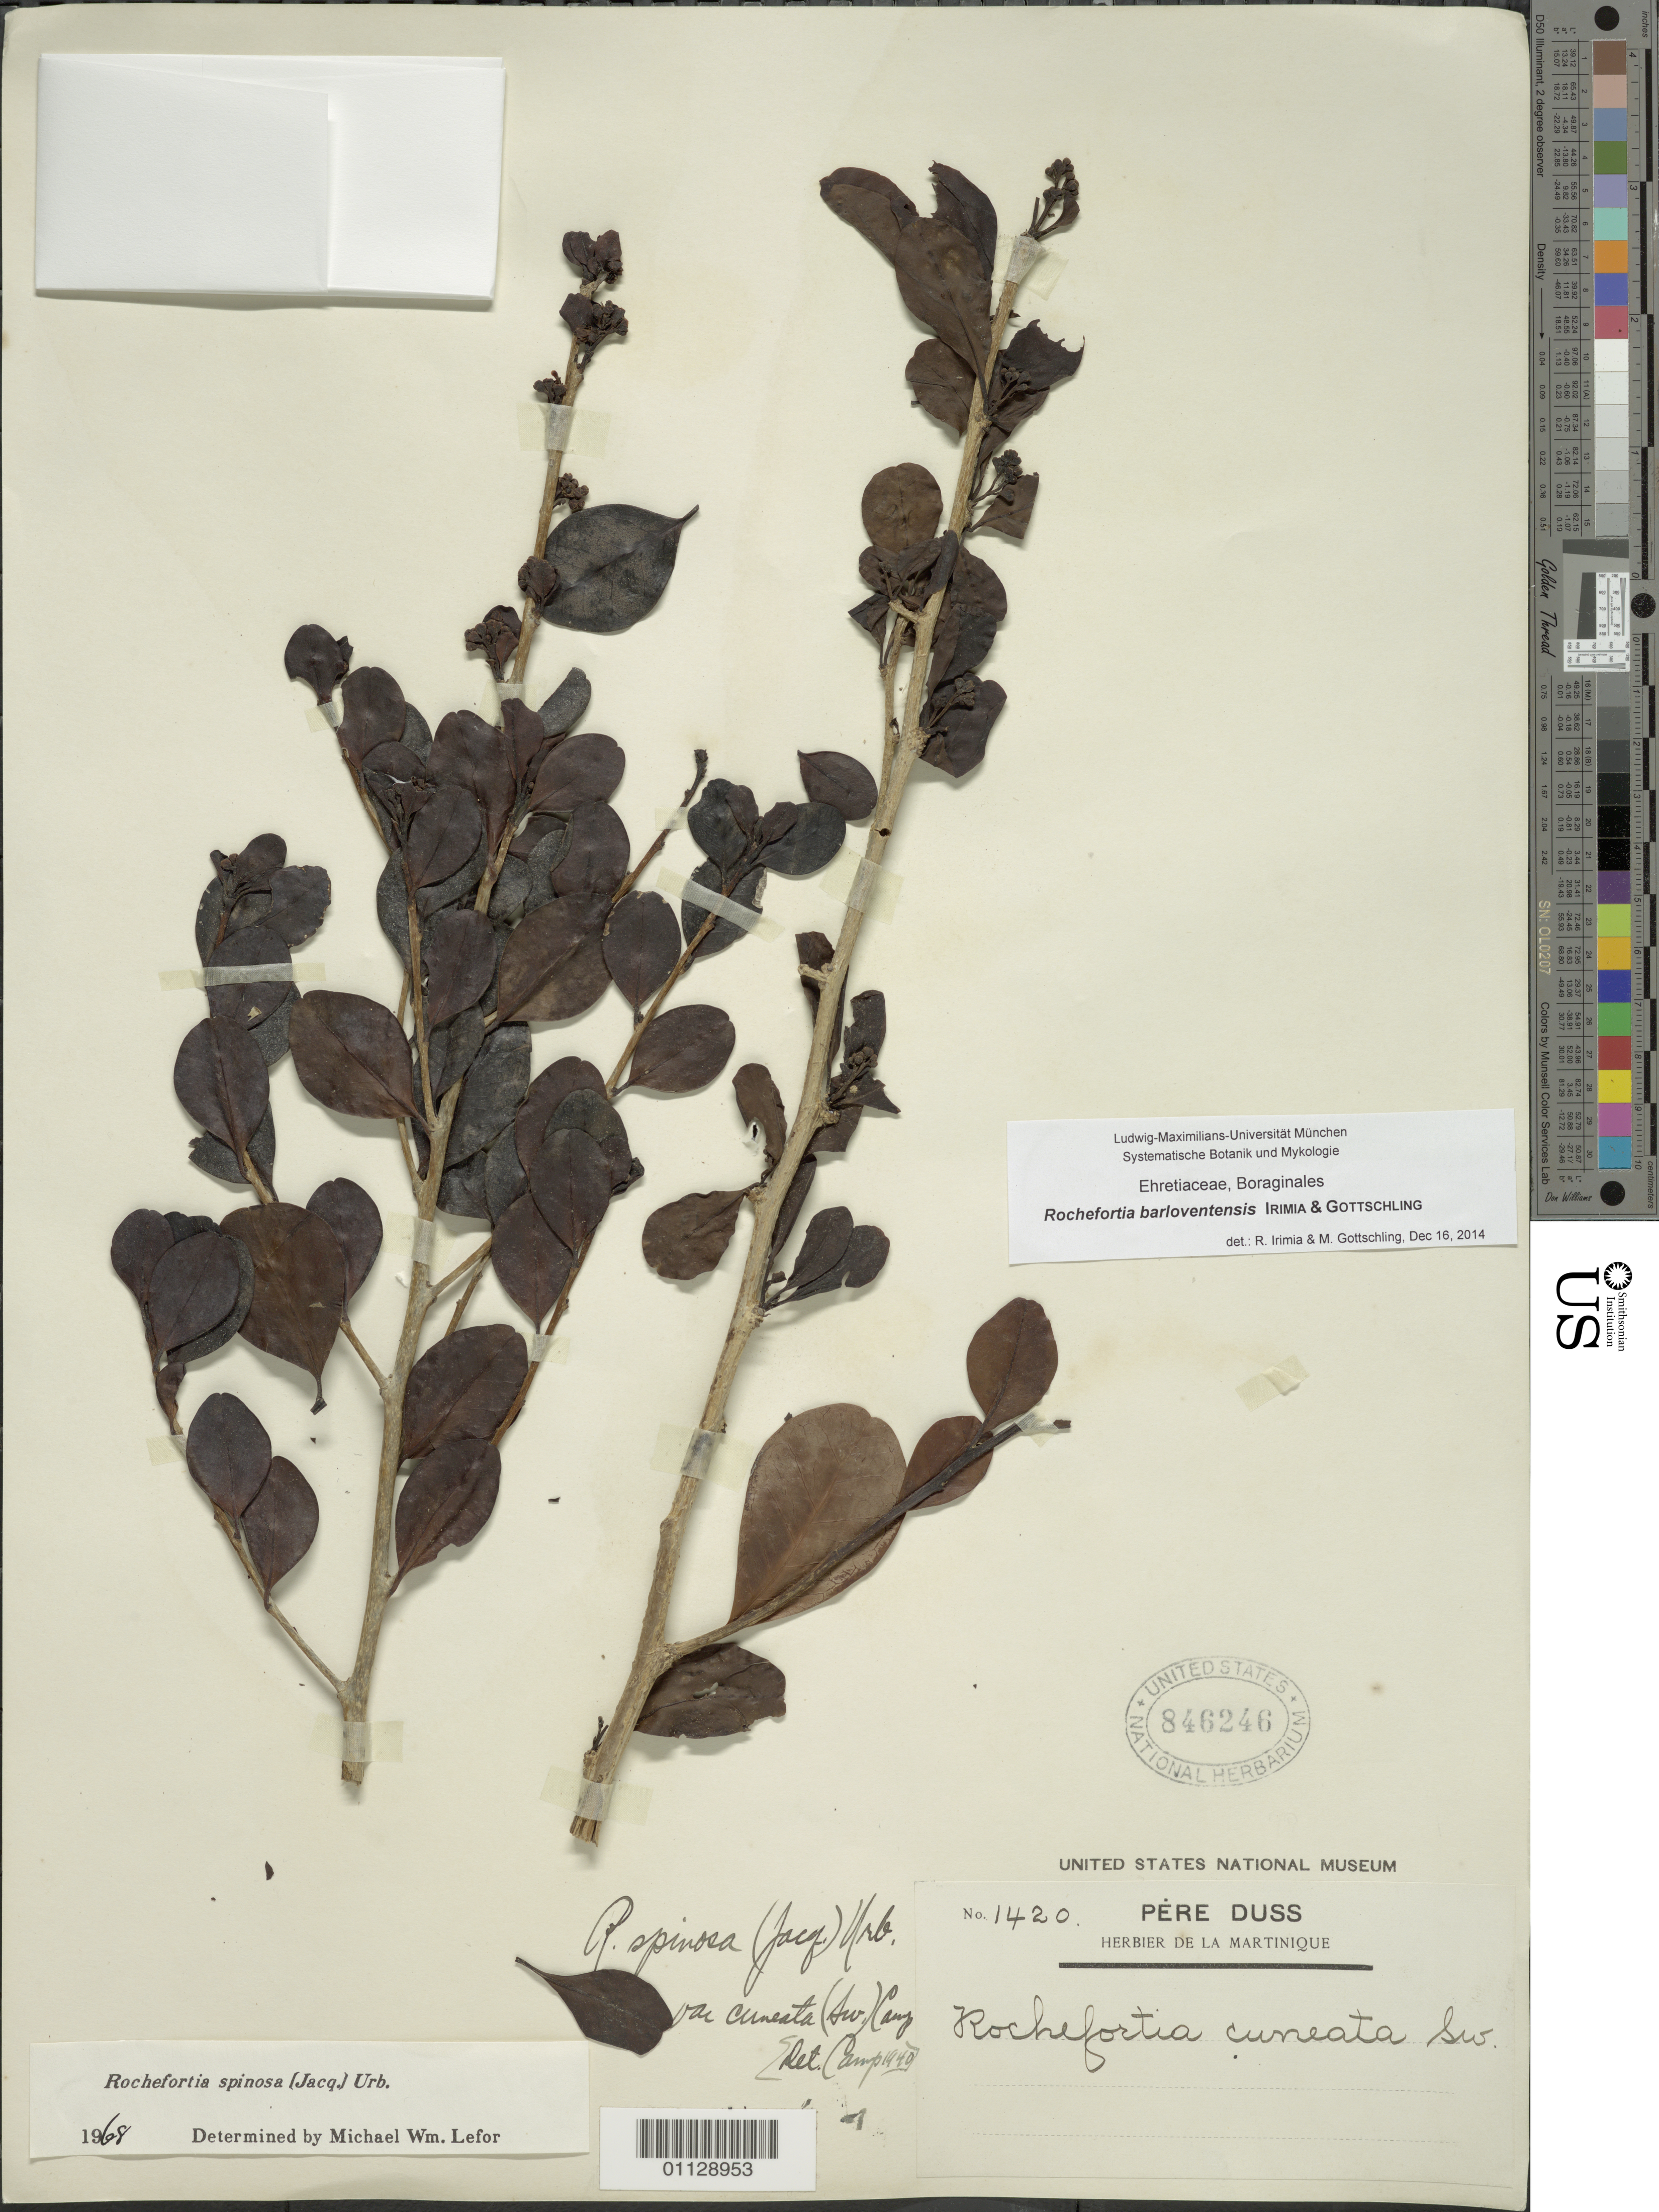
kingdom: Plantae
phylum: Tracheophyta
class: Magnoliopsida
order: Boraginales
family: Ehretiaceae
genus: Rochefortia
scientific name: Rochefortia barloventensis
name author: Irimia, R.; Gottschling, M. & Gottschling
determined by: Irimia, R.; Gottschling, M.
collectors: Père Duss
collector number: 1420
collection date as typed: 1968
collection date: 1968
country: Martinique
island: Martinique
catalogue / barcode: US 846246